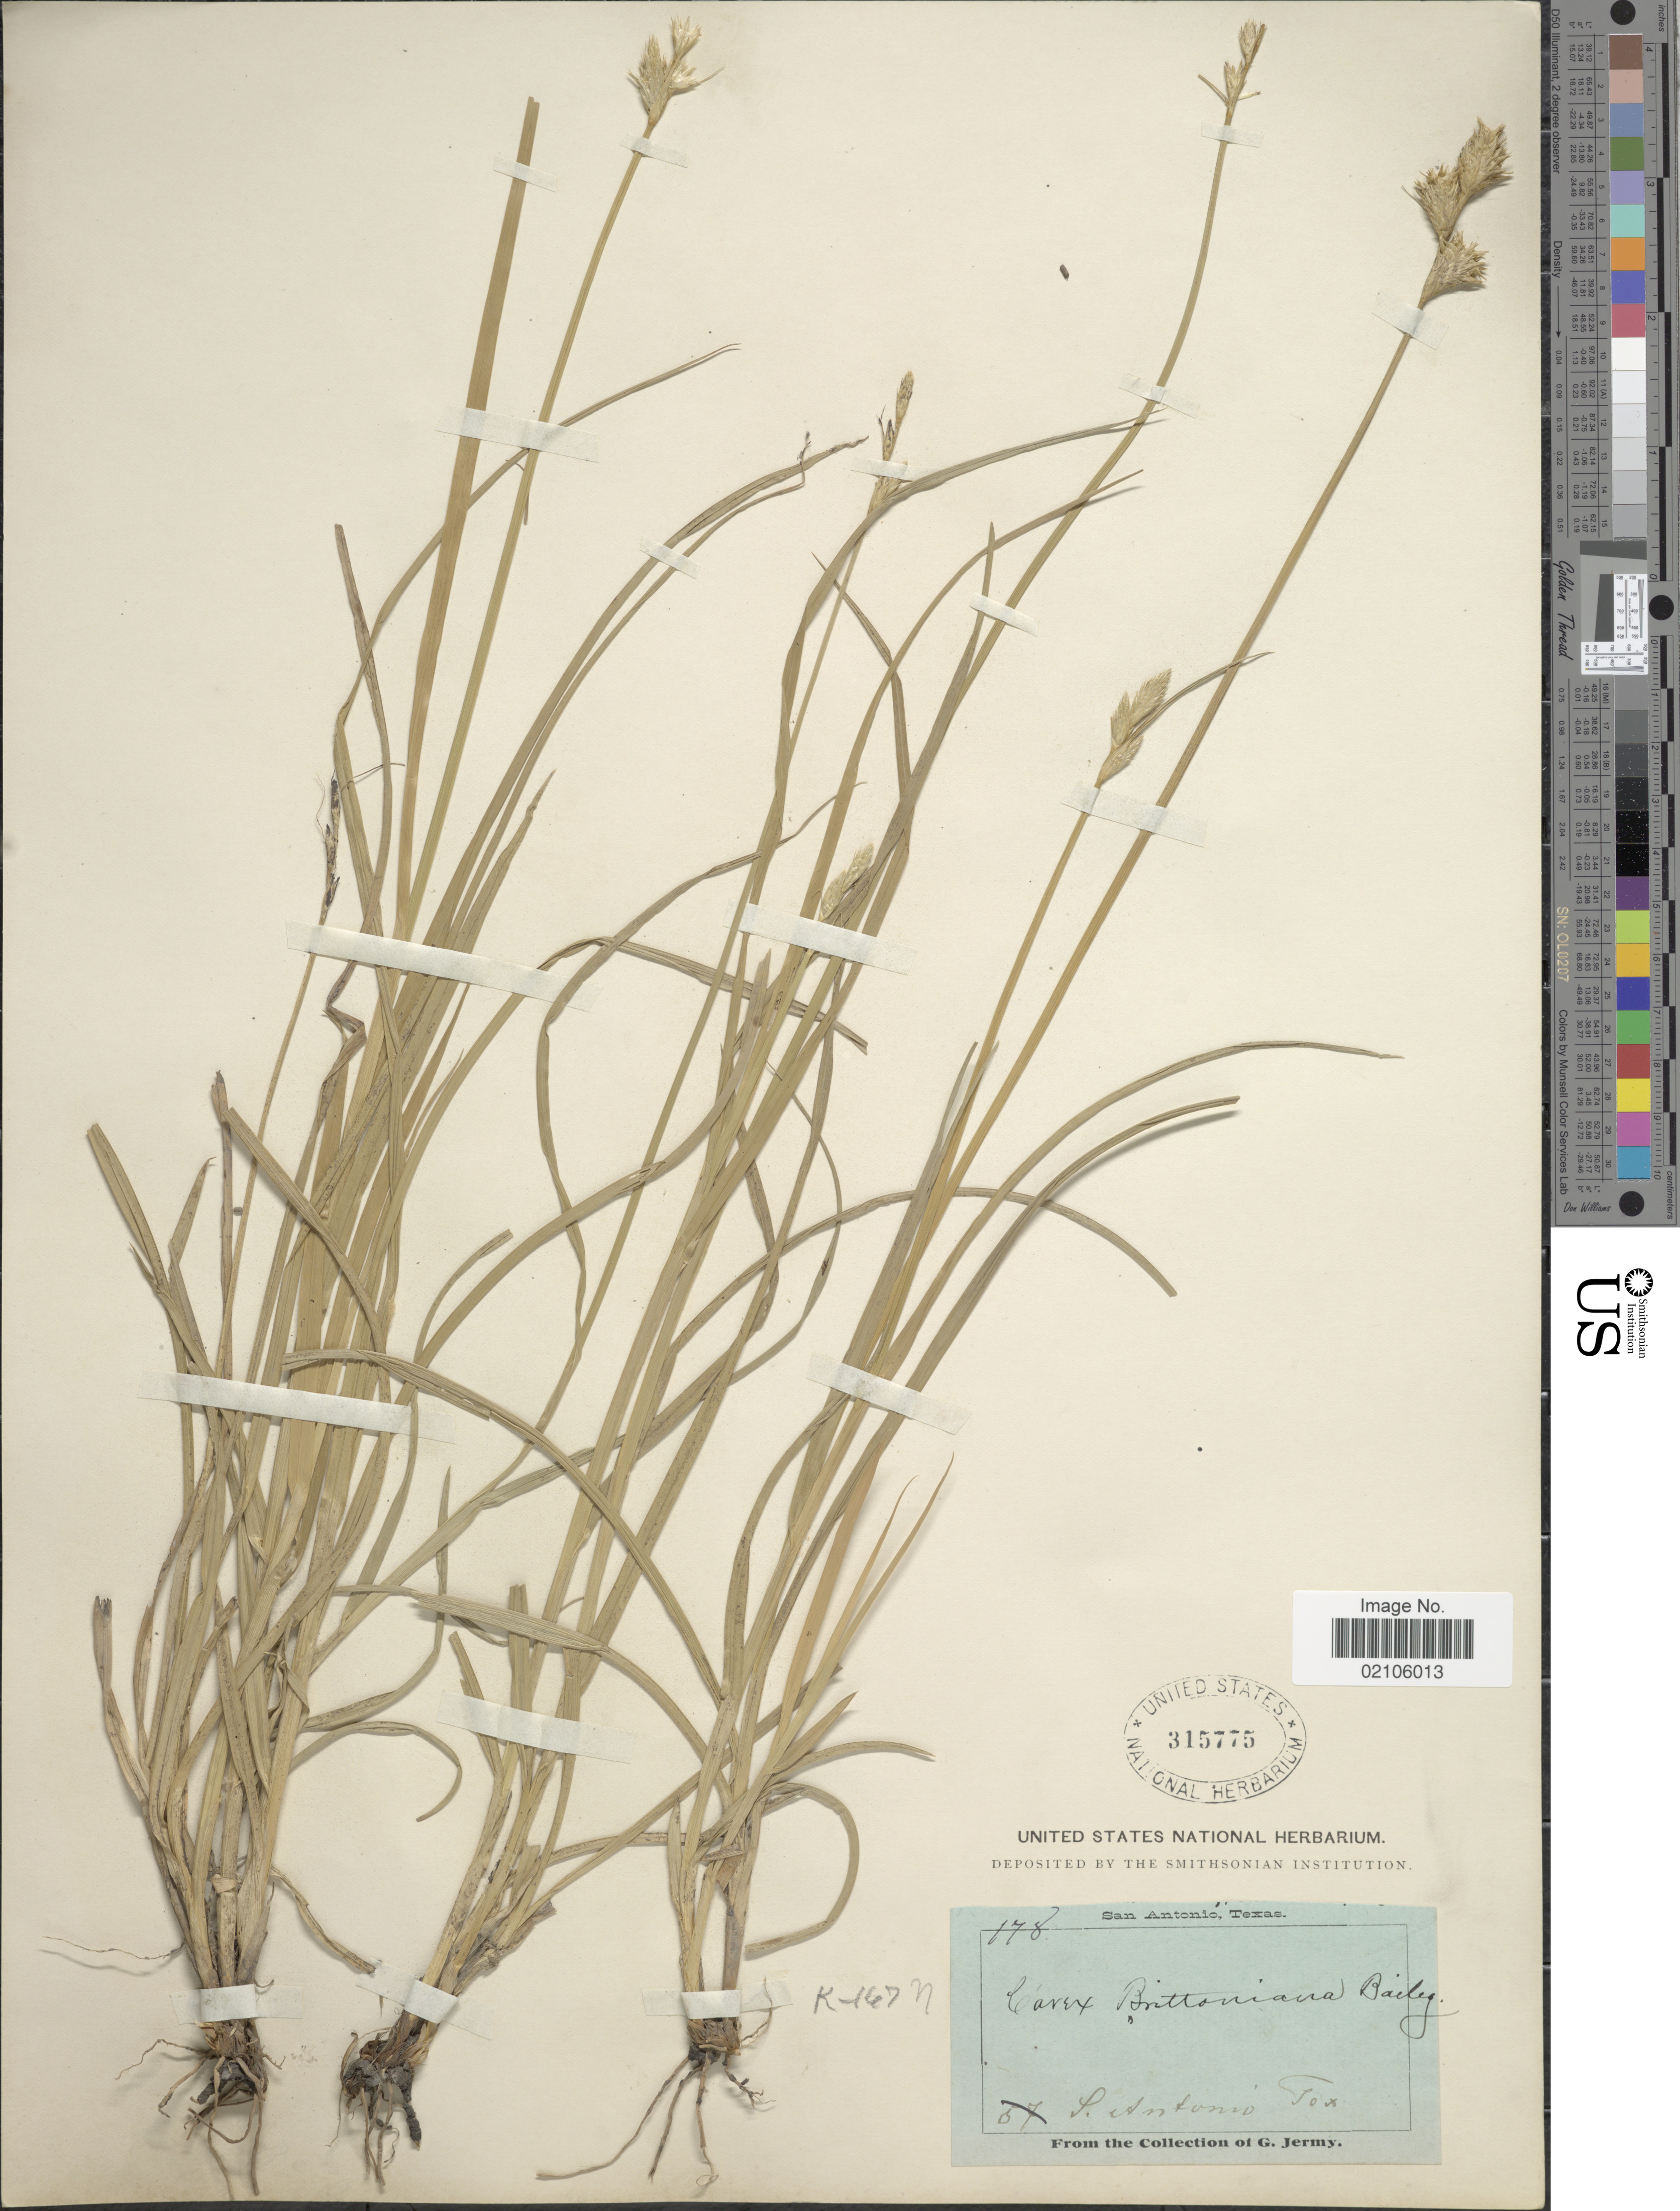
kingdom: Plantae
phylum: Tracheophyta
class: Liliopsida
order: Poales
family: Cyperaceae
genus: Carex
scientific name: Carex tetrastachya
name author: Scheele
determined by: Strong, Mark T., (BOT), Smithsonian Institution - National Museum of Natural History (UNITED STATES)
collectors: G. Jermy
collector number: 178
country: United States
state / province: Texas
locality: San Antonio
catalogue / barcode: US 315775